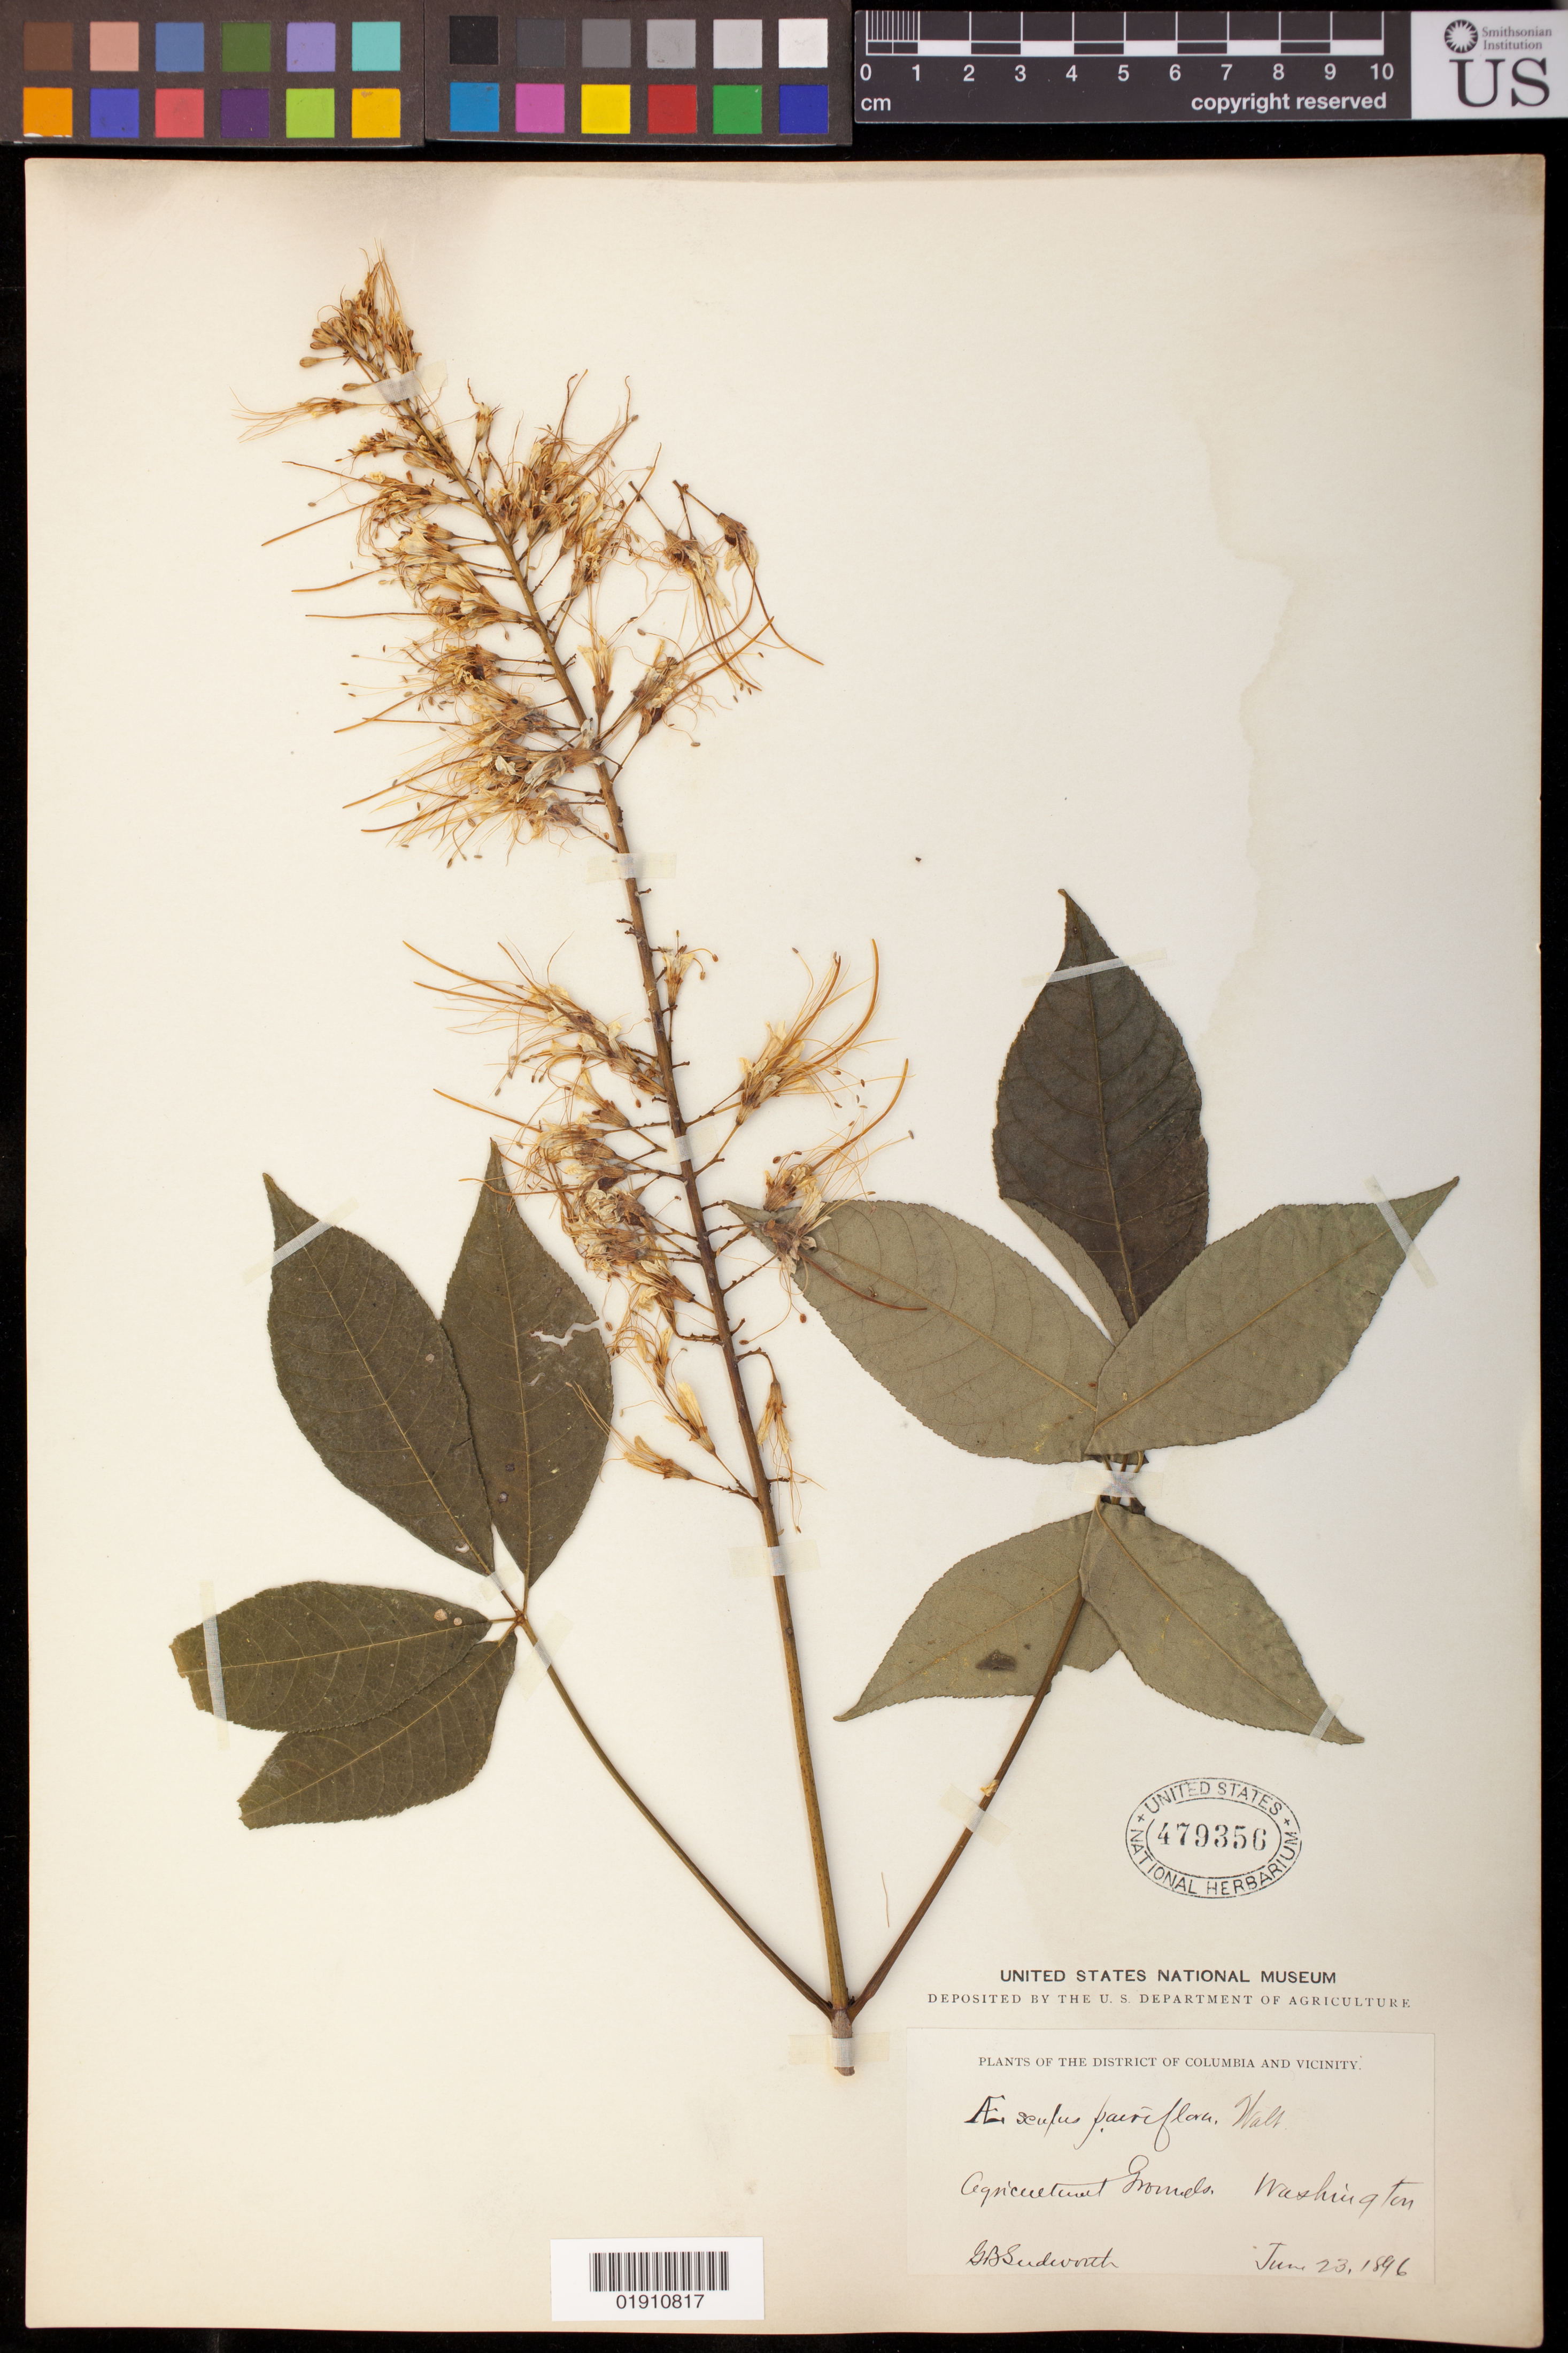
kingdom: Plantae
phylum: Tracheophyta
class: Magnoliopsida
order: Sapindales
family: Sapindaceae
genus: Aesculus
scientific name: Aesculus parviflora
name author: Walter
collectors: G. B. Sudworth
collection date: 1896-06-23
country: United States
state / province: District of Columbia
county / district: Washington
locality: Agricultural Grounds, Washington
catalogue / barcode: US 479356